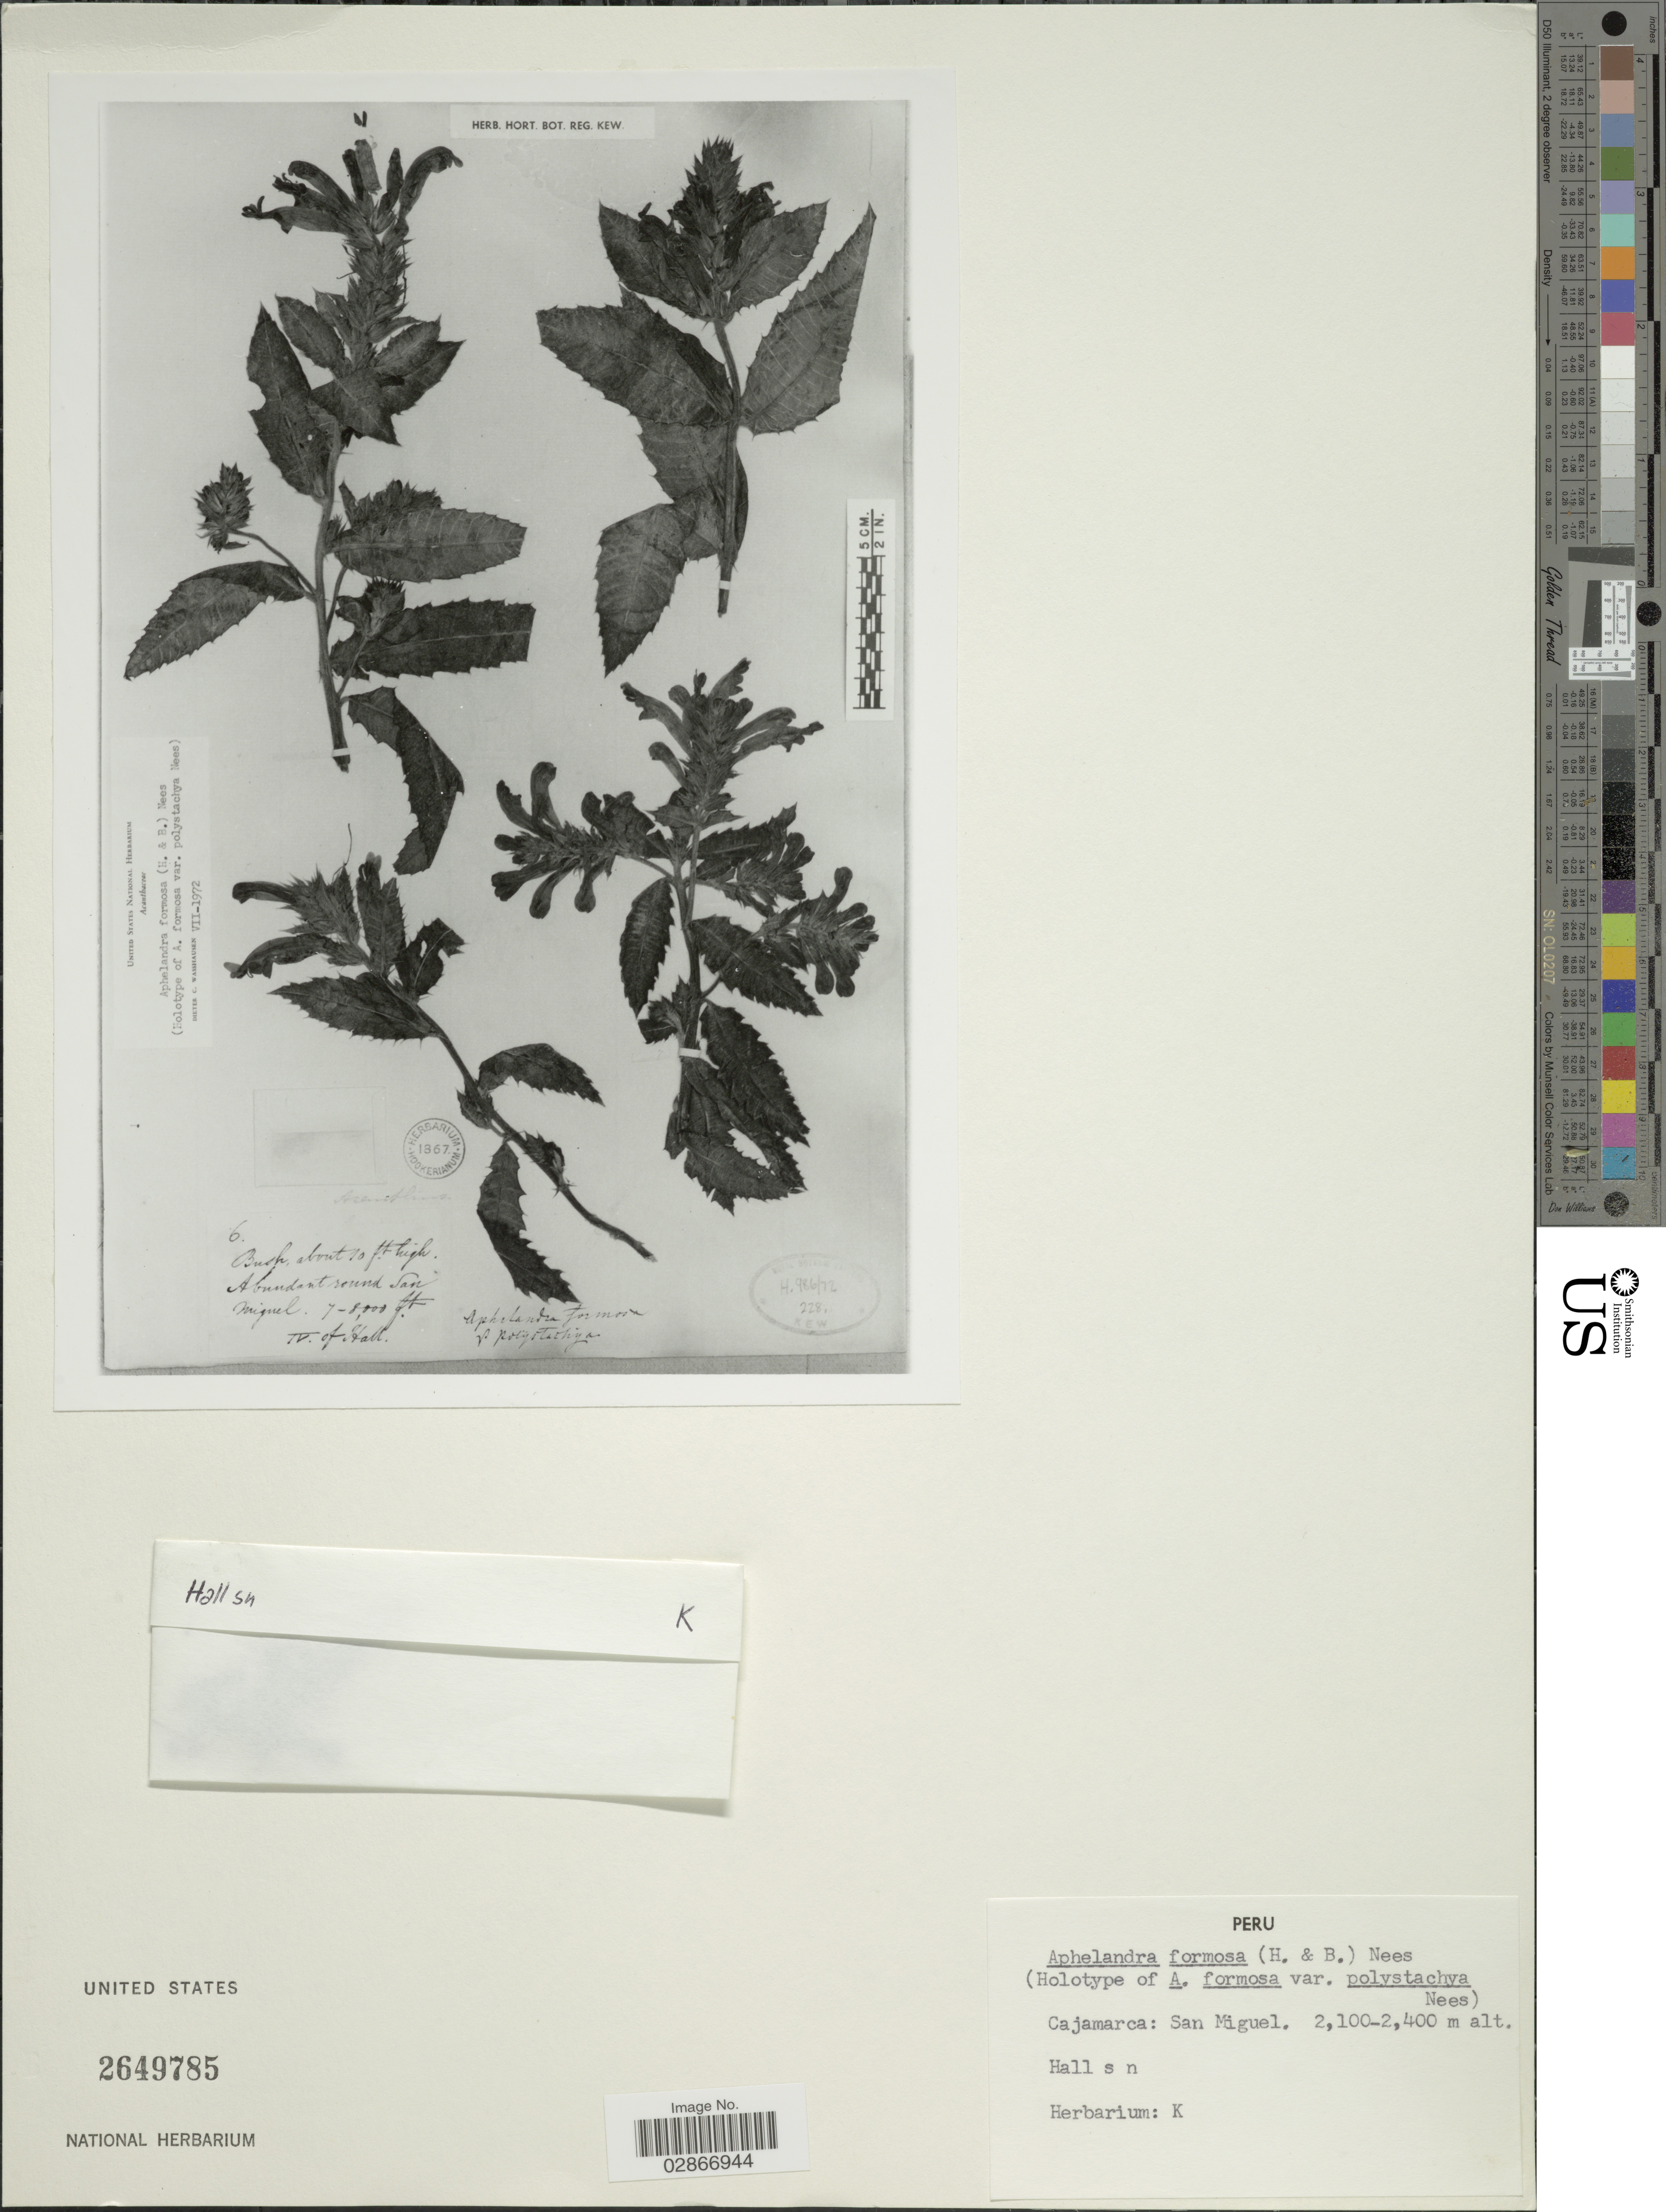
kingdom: Plantae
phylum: Tracheophyta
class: Magnoliopsida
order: Lamiales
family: Acanthaceae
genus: Aphelandra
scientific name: Aphelandra formosa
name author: (Humb. & Bonpl.) Nees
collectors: -- Hall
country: Peru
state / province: Cajamarca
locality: San Miguel.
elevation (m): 2100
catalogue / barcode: US 2649785